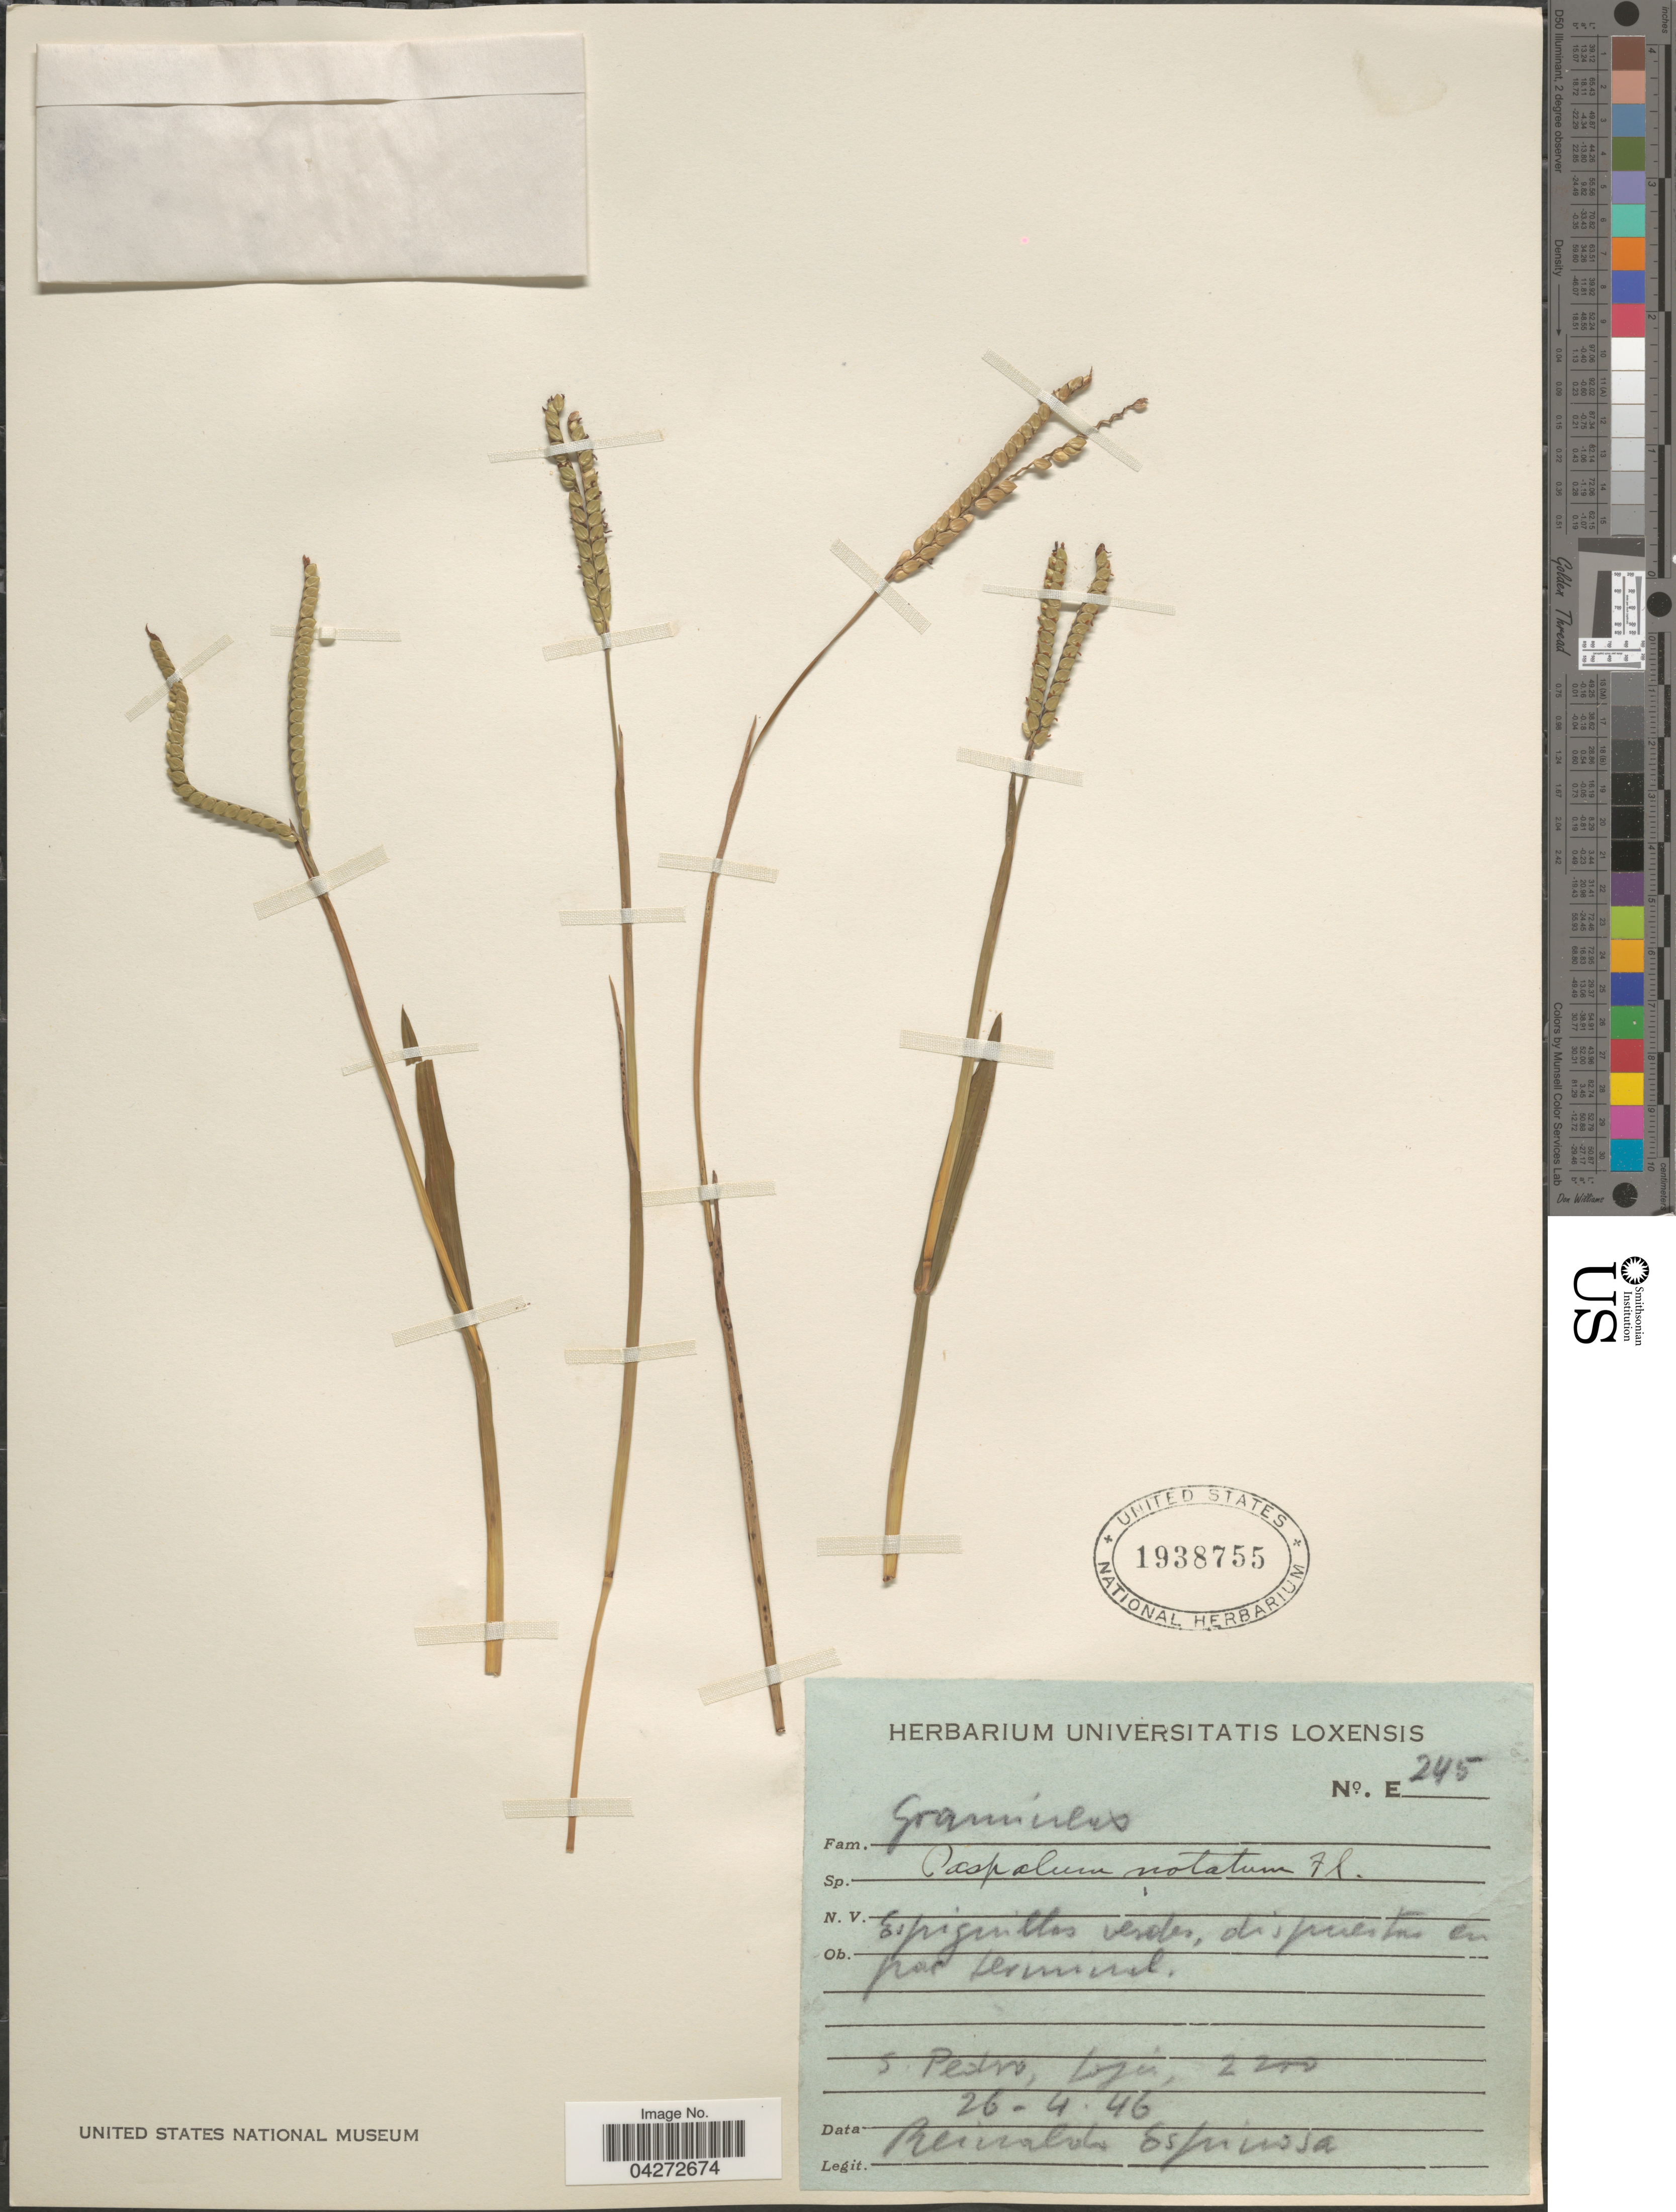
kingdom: Plantae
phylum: Tracheophyta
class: Liliopsida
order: Poales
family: Poaceae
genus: Paspalum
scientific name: Paspalum notatum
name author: Flüggé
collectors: R. Espinosa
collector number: E245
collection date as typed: Transcribed d/m/y: 26/4/46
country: Ecuador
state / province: Loja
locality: S. Pedro, Loja.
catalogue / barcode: US 1938755